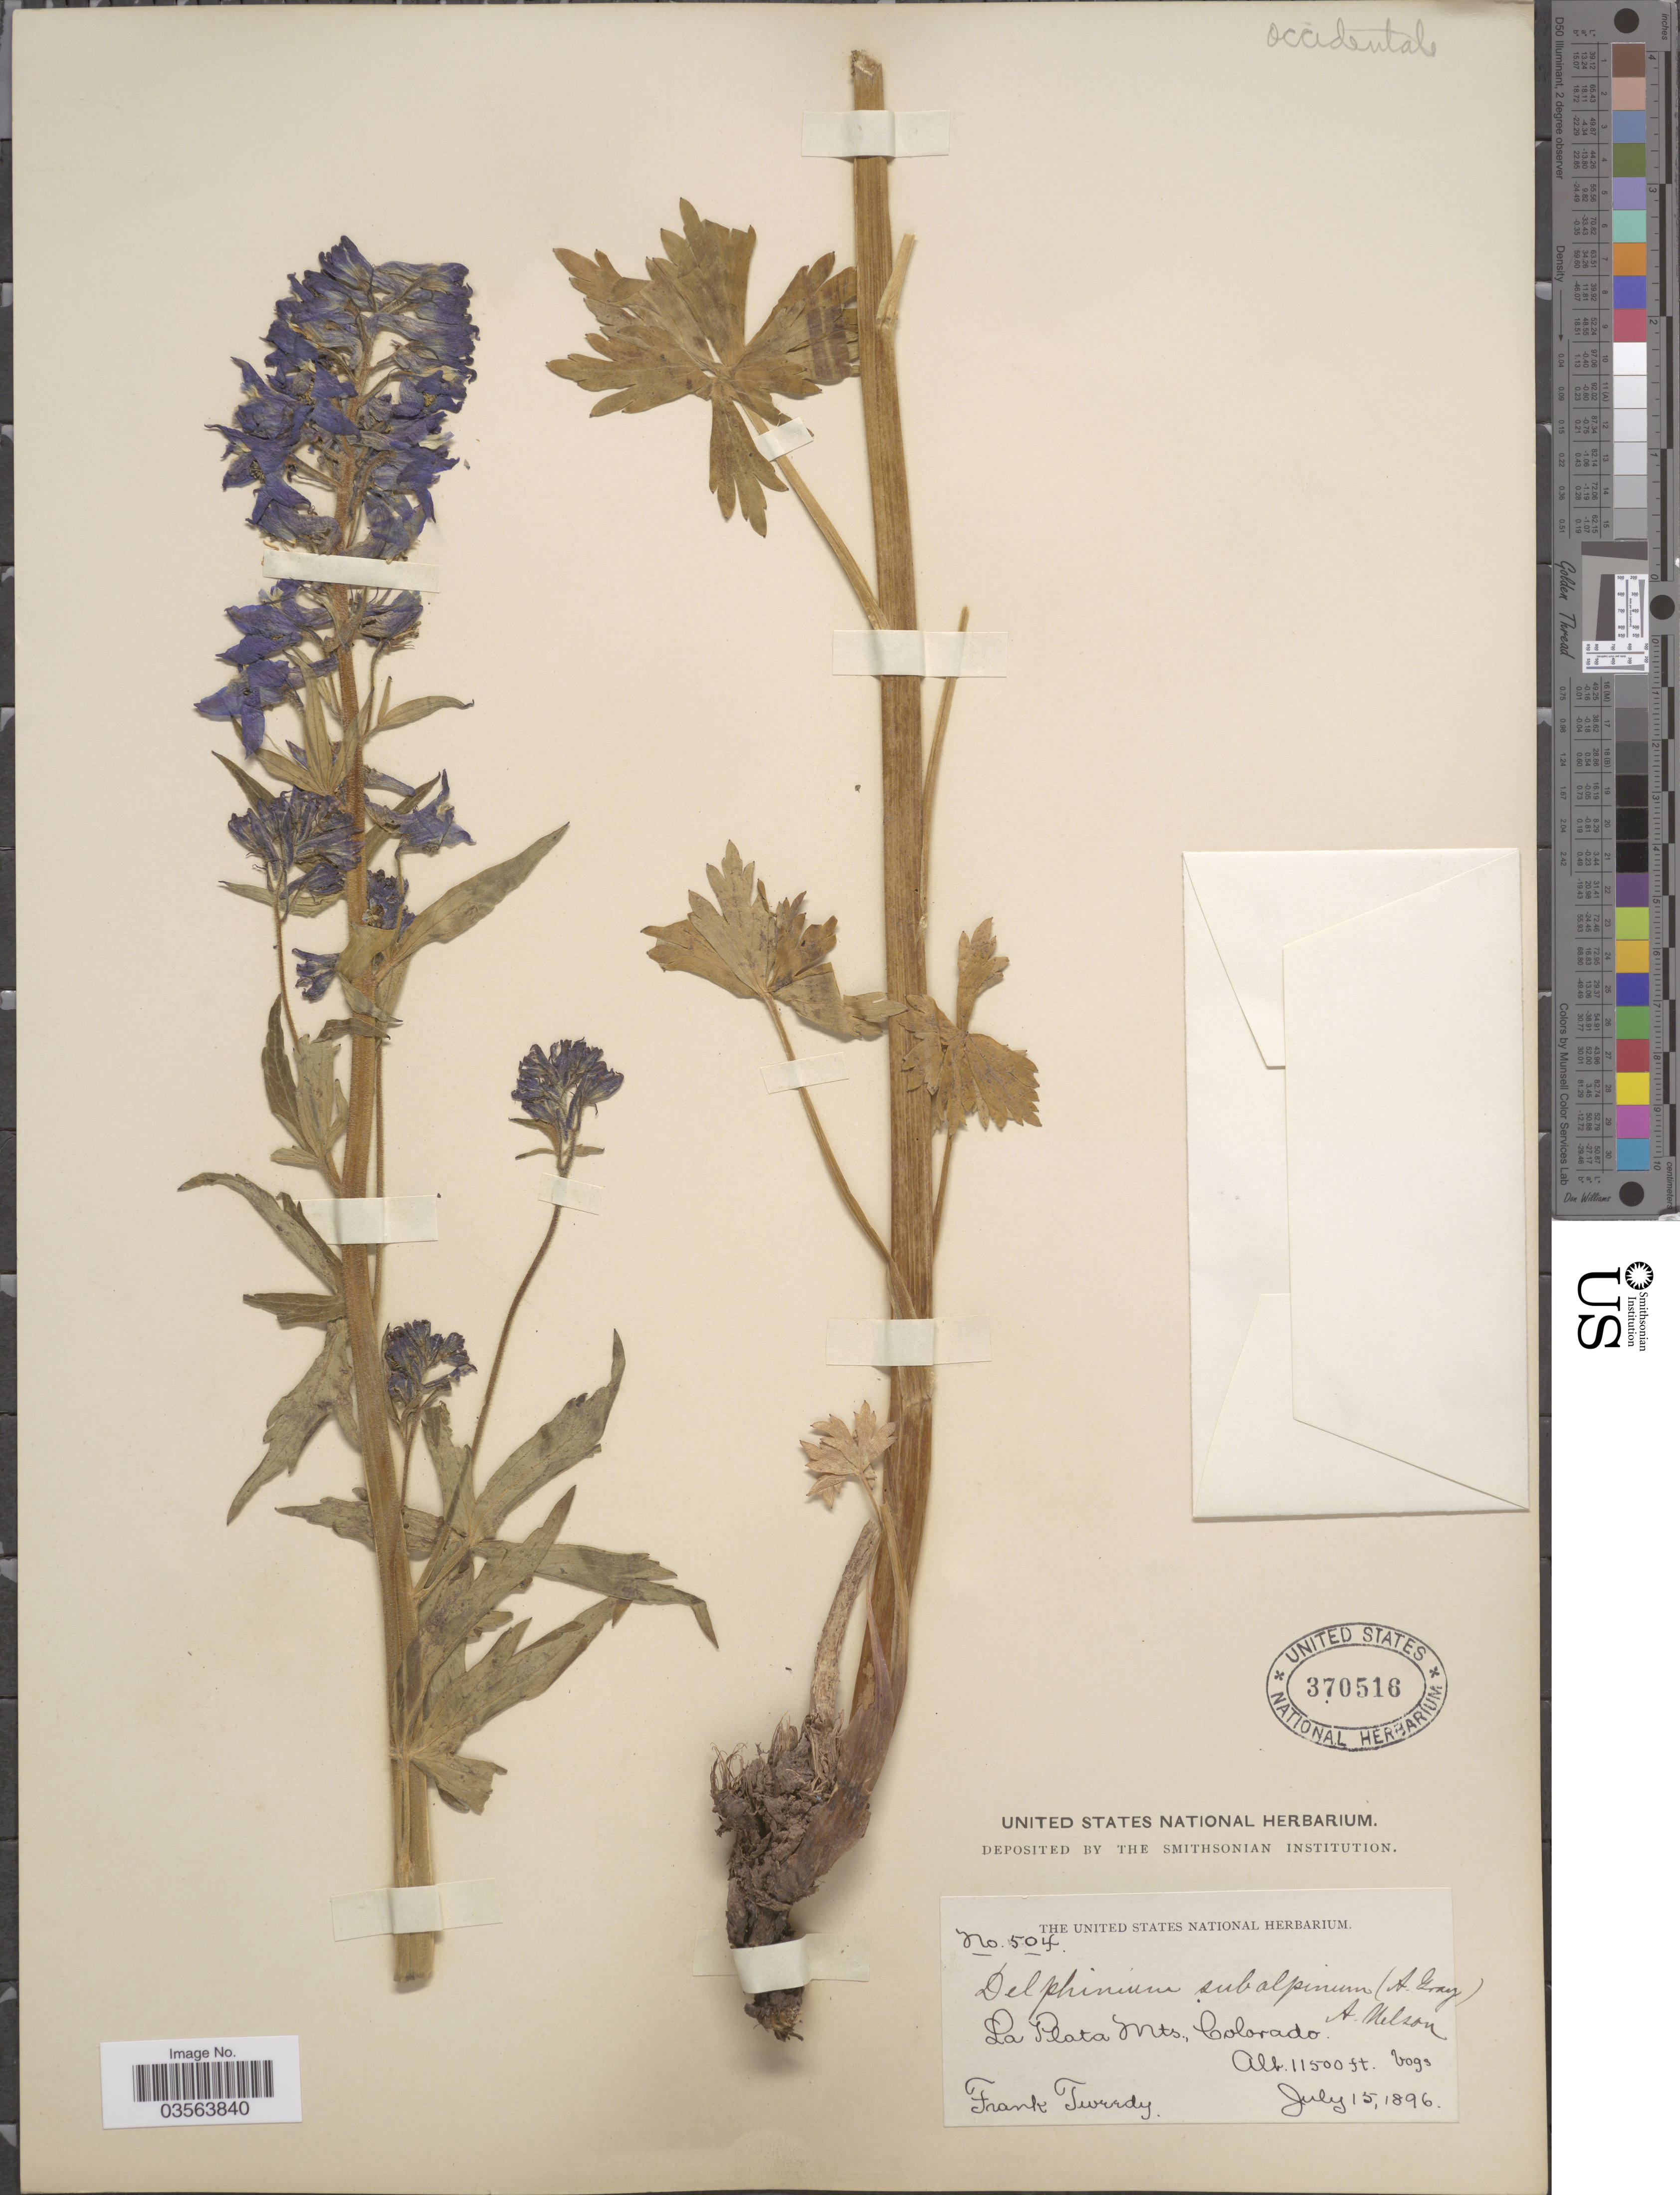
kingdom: Plantae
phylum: Tracheophyta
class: Magnoliopsida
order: Ranunculales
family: Ranunculaceae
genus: Delphinium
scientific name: Delphinium x occidentale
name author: (S. Watson) S. Watson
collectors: F. Tweedy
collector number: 504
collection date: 1896-07-15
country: United States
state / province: Colorado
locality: La Plata Mts.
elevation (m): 3505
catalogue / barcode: US 370516